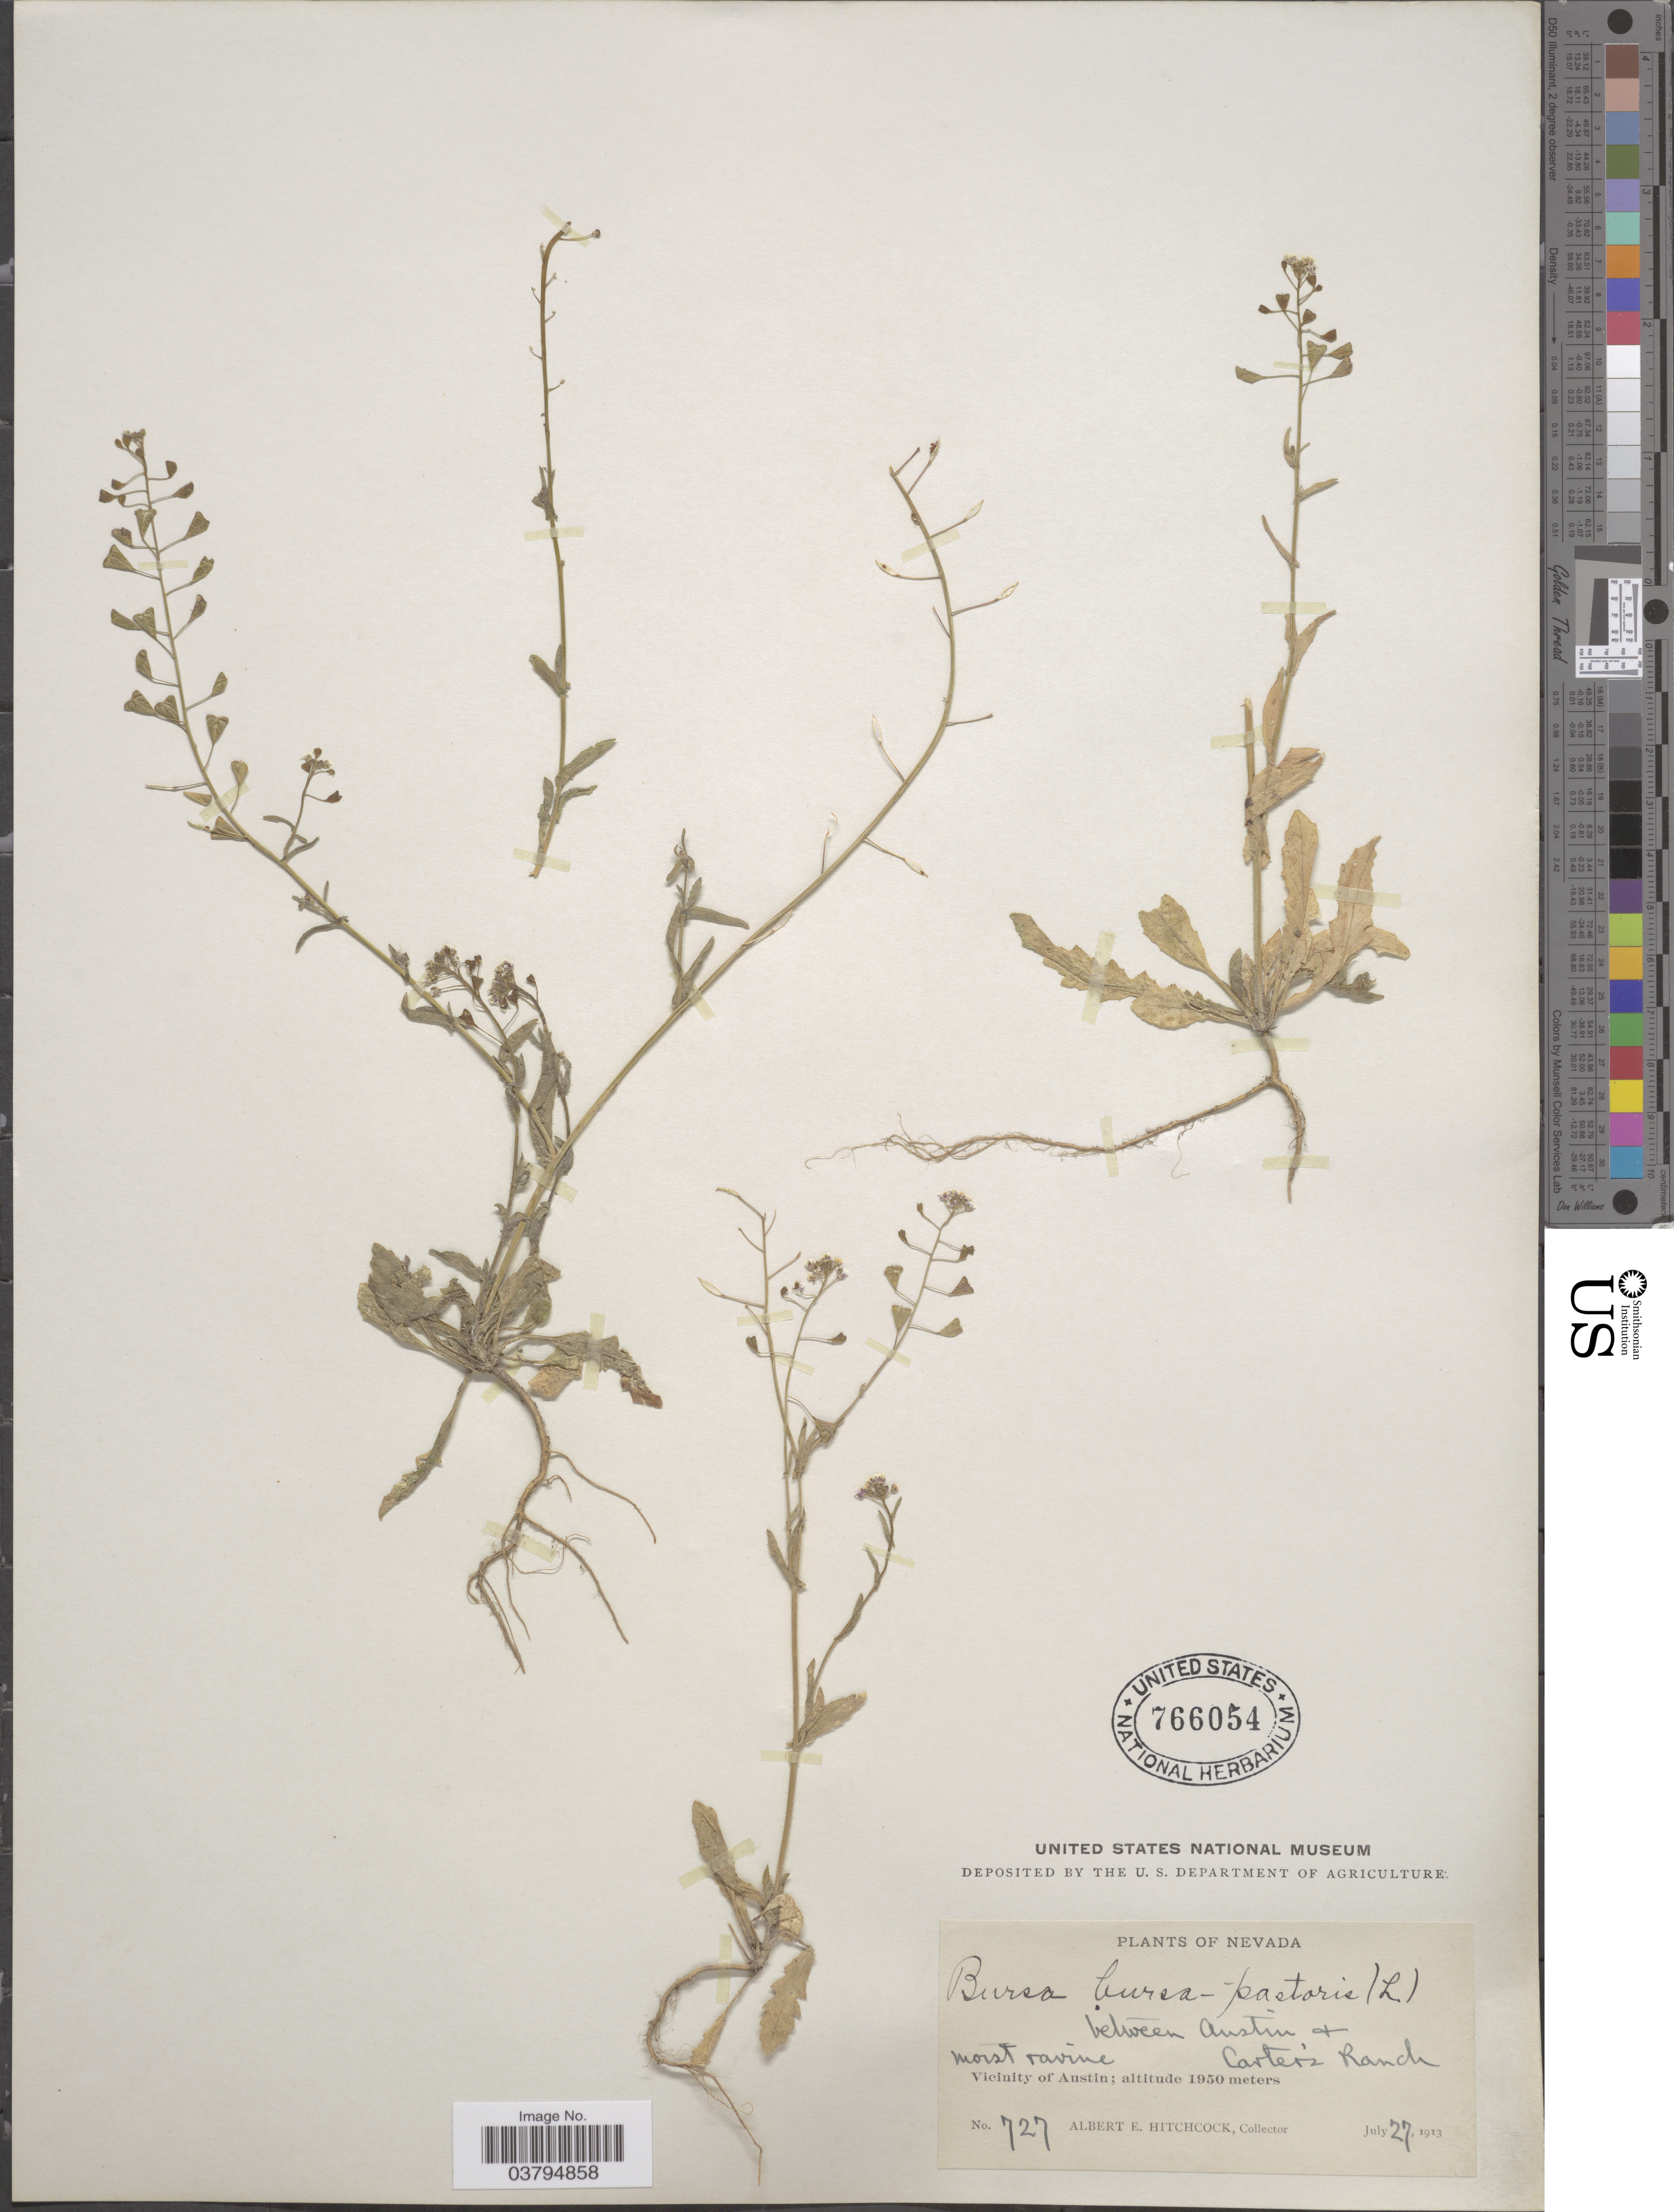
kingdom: Plantae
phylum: Tracheophyta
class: Magnoliopsida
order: Brassicales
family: Brassicaceae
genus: Capsella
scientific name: Capsella bursa-pastoris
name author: (L.) Medik.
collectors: A. Hitchcock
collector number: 727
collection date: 1913-07-27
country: United States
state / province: Nevada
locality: Between Austin & Carter's Ranch. Vicinity of Austin.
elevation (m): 1950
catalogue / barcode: US 766054